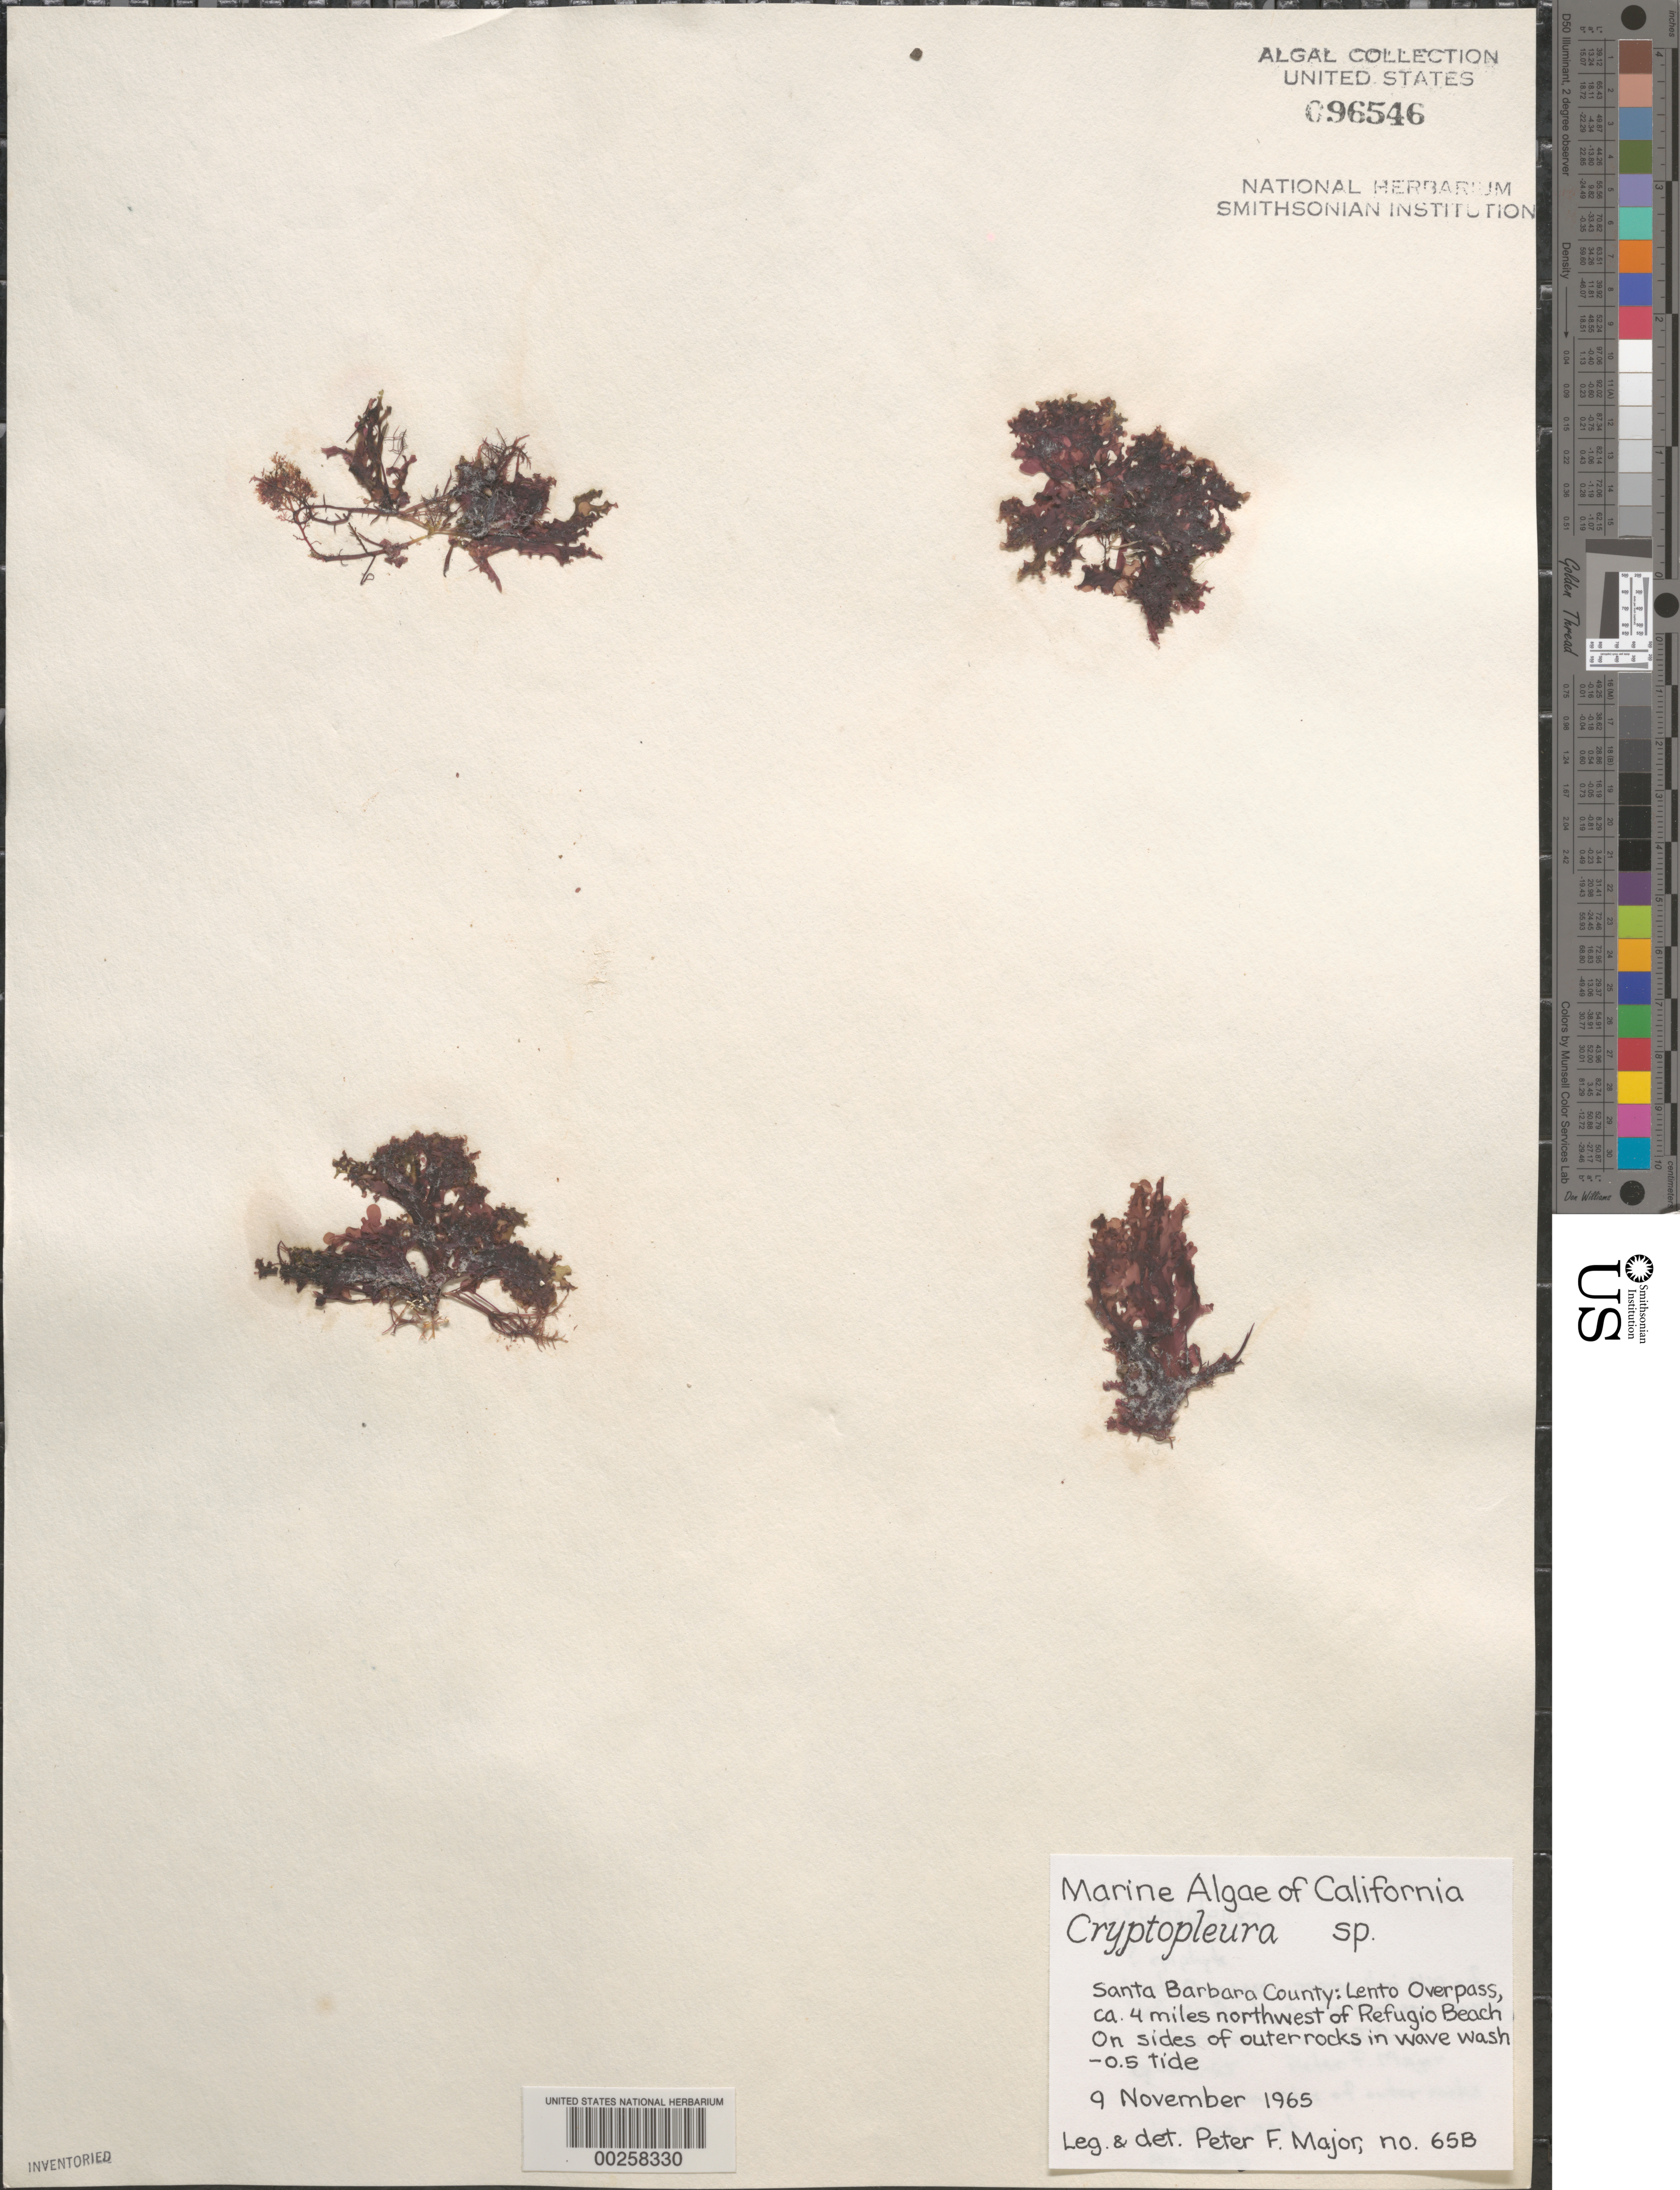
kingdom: Plantae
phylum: Rhodophyta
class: Florideophyceae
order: Ceramiales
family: Delesseriaceae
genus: Cryptopleura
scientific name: Cryptopleura sp.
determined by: Major, P. F.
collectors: P. Major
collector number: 65b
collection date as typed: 09 Nov 1965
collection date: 1965-11-09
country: United States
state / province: California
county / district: Santa Barbara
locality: Lento Overpass, ca. 4 miles northwest of Refugio Beach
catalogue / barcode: US 96546